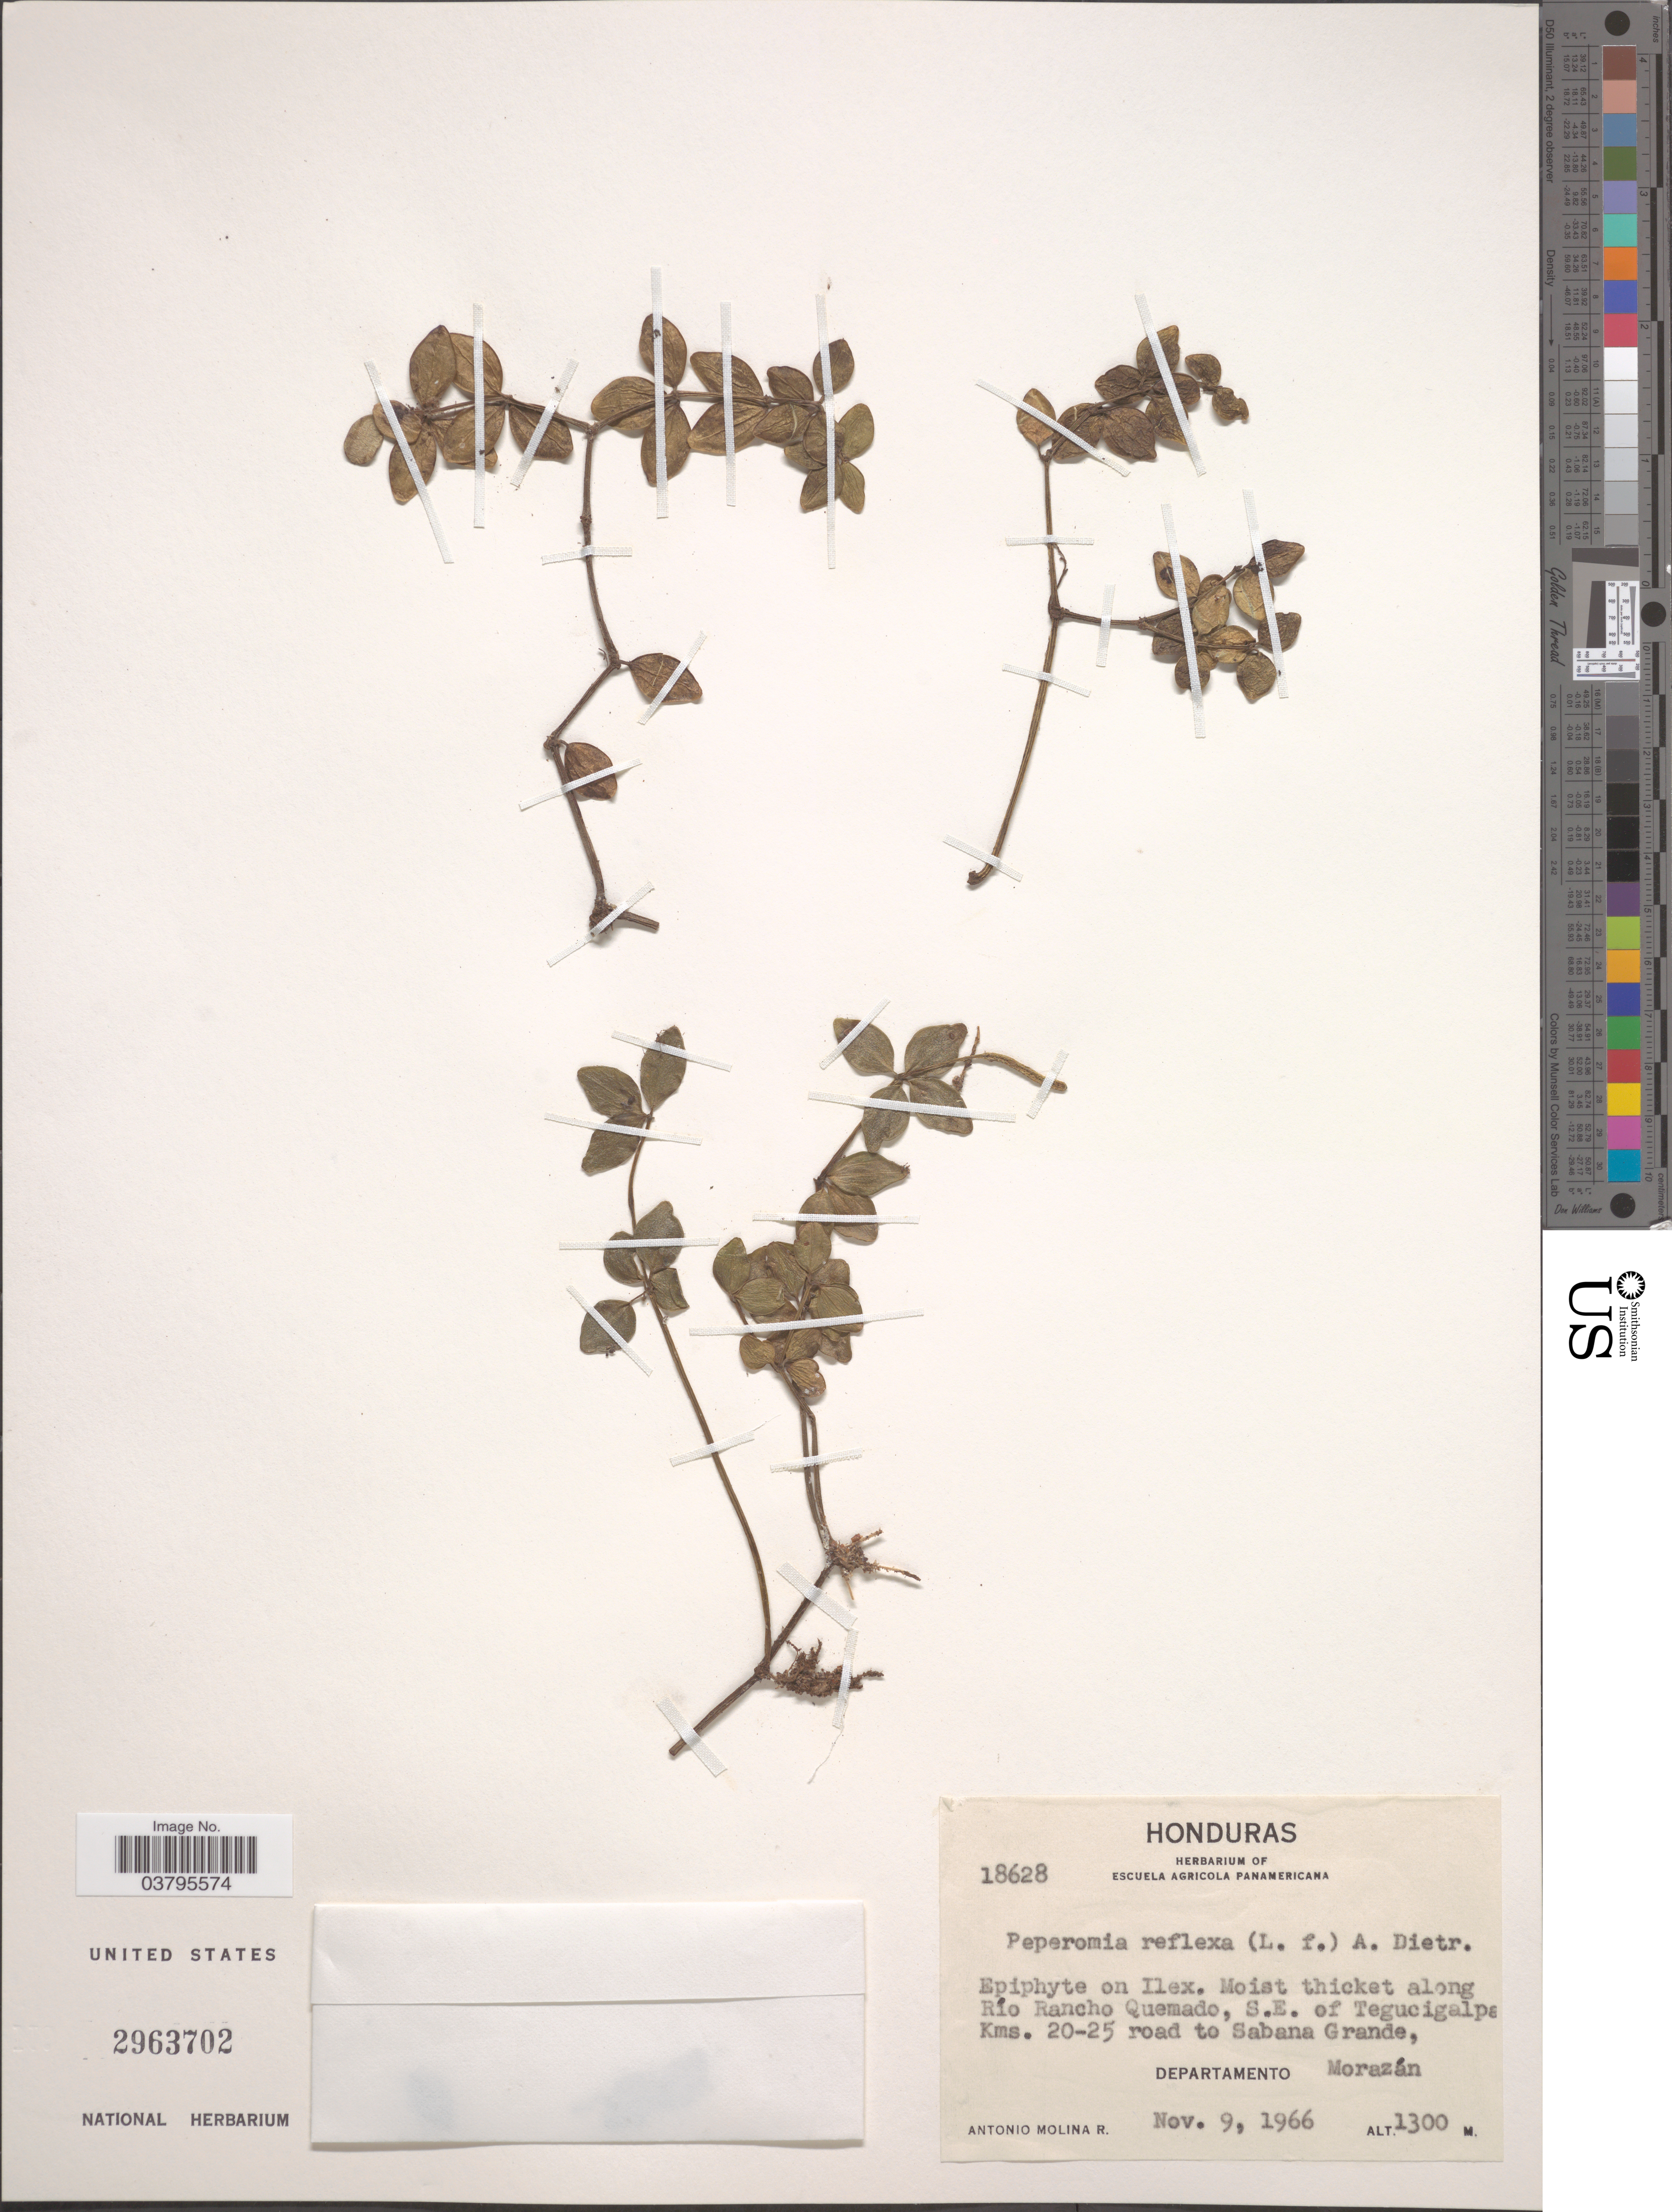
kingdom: Plantae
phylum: Tracheophyta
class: Magnoliopsida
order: Piperales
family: Piperaceae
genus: Peperomia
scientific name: Peperomia tetraphylla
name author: (G. Forst.) Hook. & Arn.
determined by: Jiménez, José Estaban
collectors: A. Molina R.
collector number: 18628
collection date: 1966-11-09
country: Honduras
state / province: Fco. Morazán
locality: Moist thicket along Río Rancho Quemado, S. E. of Tegucigalpa Kms. 20-25 road to Sabana Grande, Departamento Morazán.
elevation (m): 1300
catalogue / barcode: US 2963702